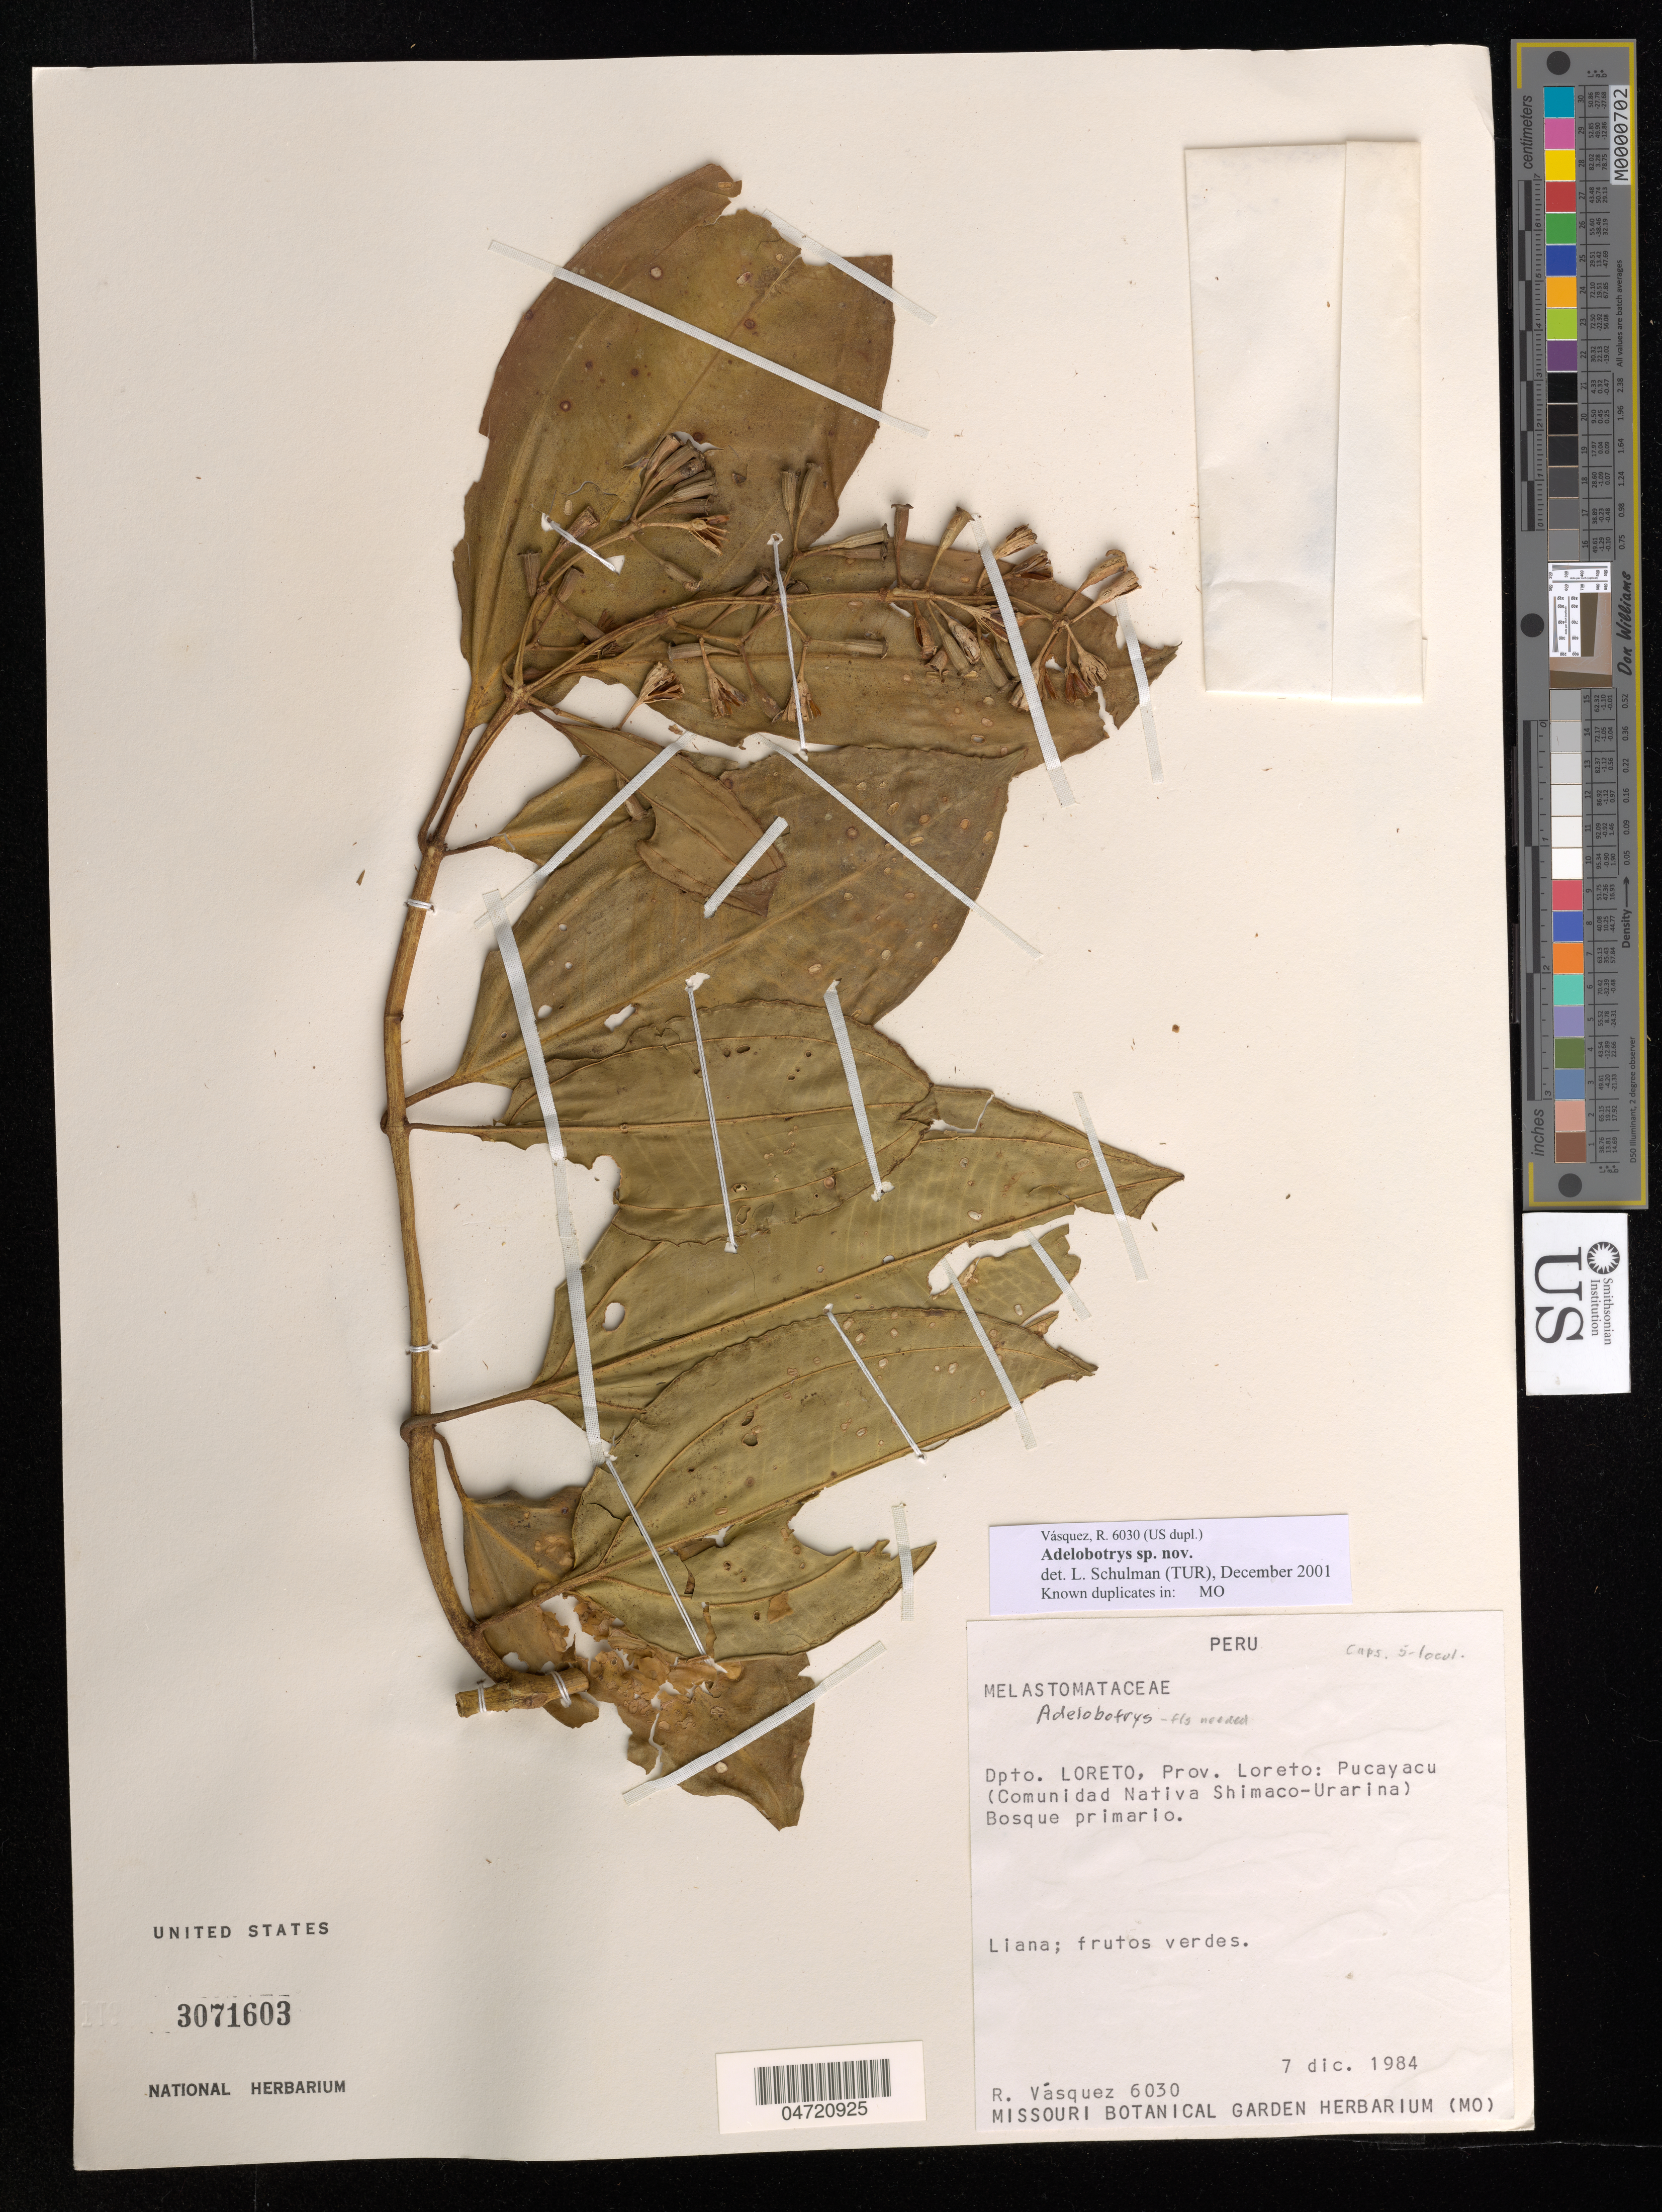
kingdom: Plantae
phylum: Tracheophyta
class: Magnoliopsida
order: Myrtales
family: Melastomataceae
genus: Adelobotrys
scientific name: Adelobotrys sp. nov.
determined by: Schulman, Leif, (TUR), University of Turku (FINLAND)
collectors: R. Vásquez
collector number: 6030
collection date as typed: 07 Dec 1984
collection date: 1984-12-07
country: Peru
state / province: Loreto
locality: Prov. Loreto; Pucayacu (Comunidad Nativa Shimaco-Urarina)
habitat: Bosque primario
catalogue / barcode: US 3071603